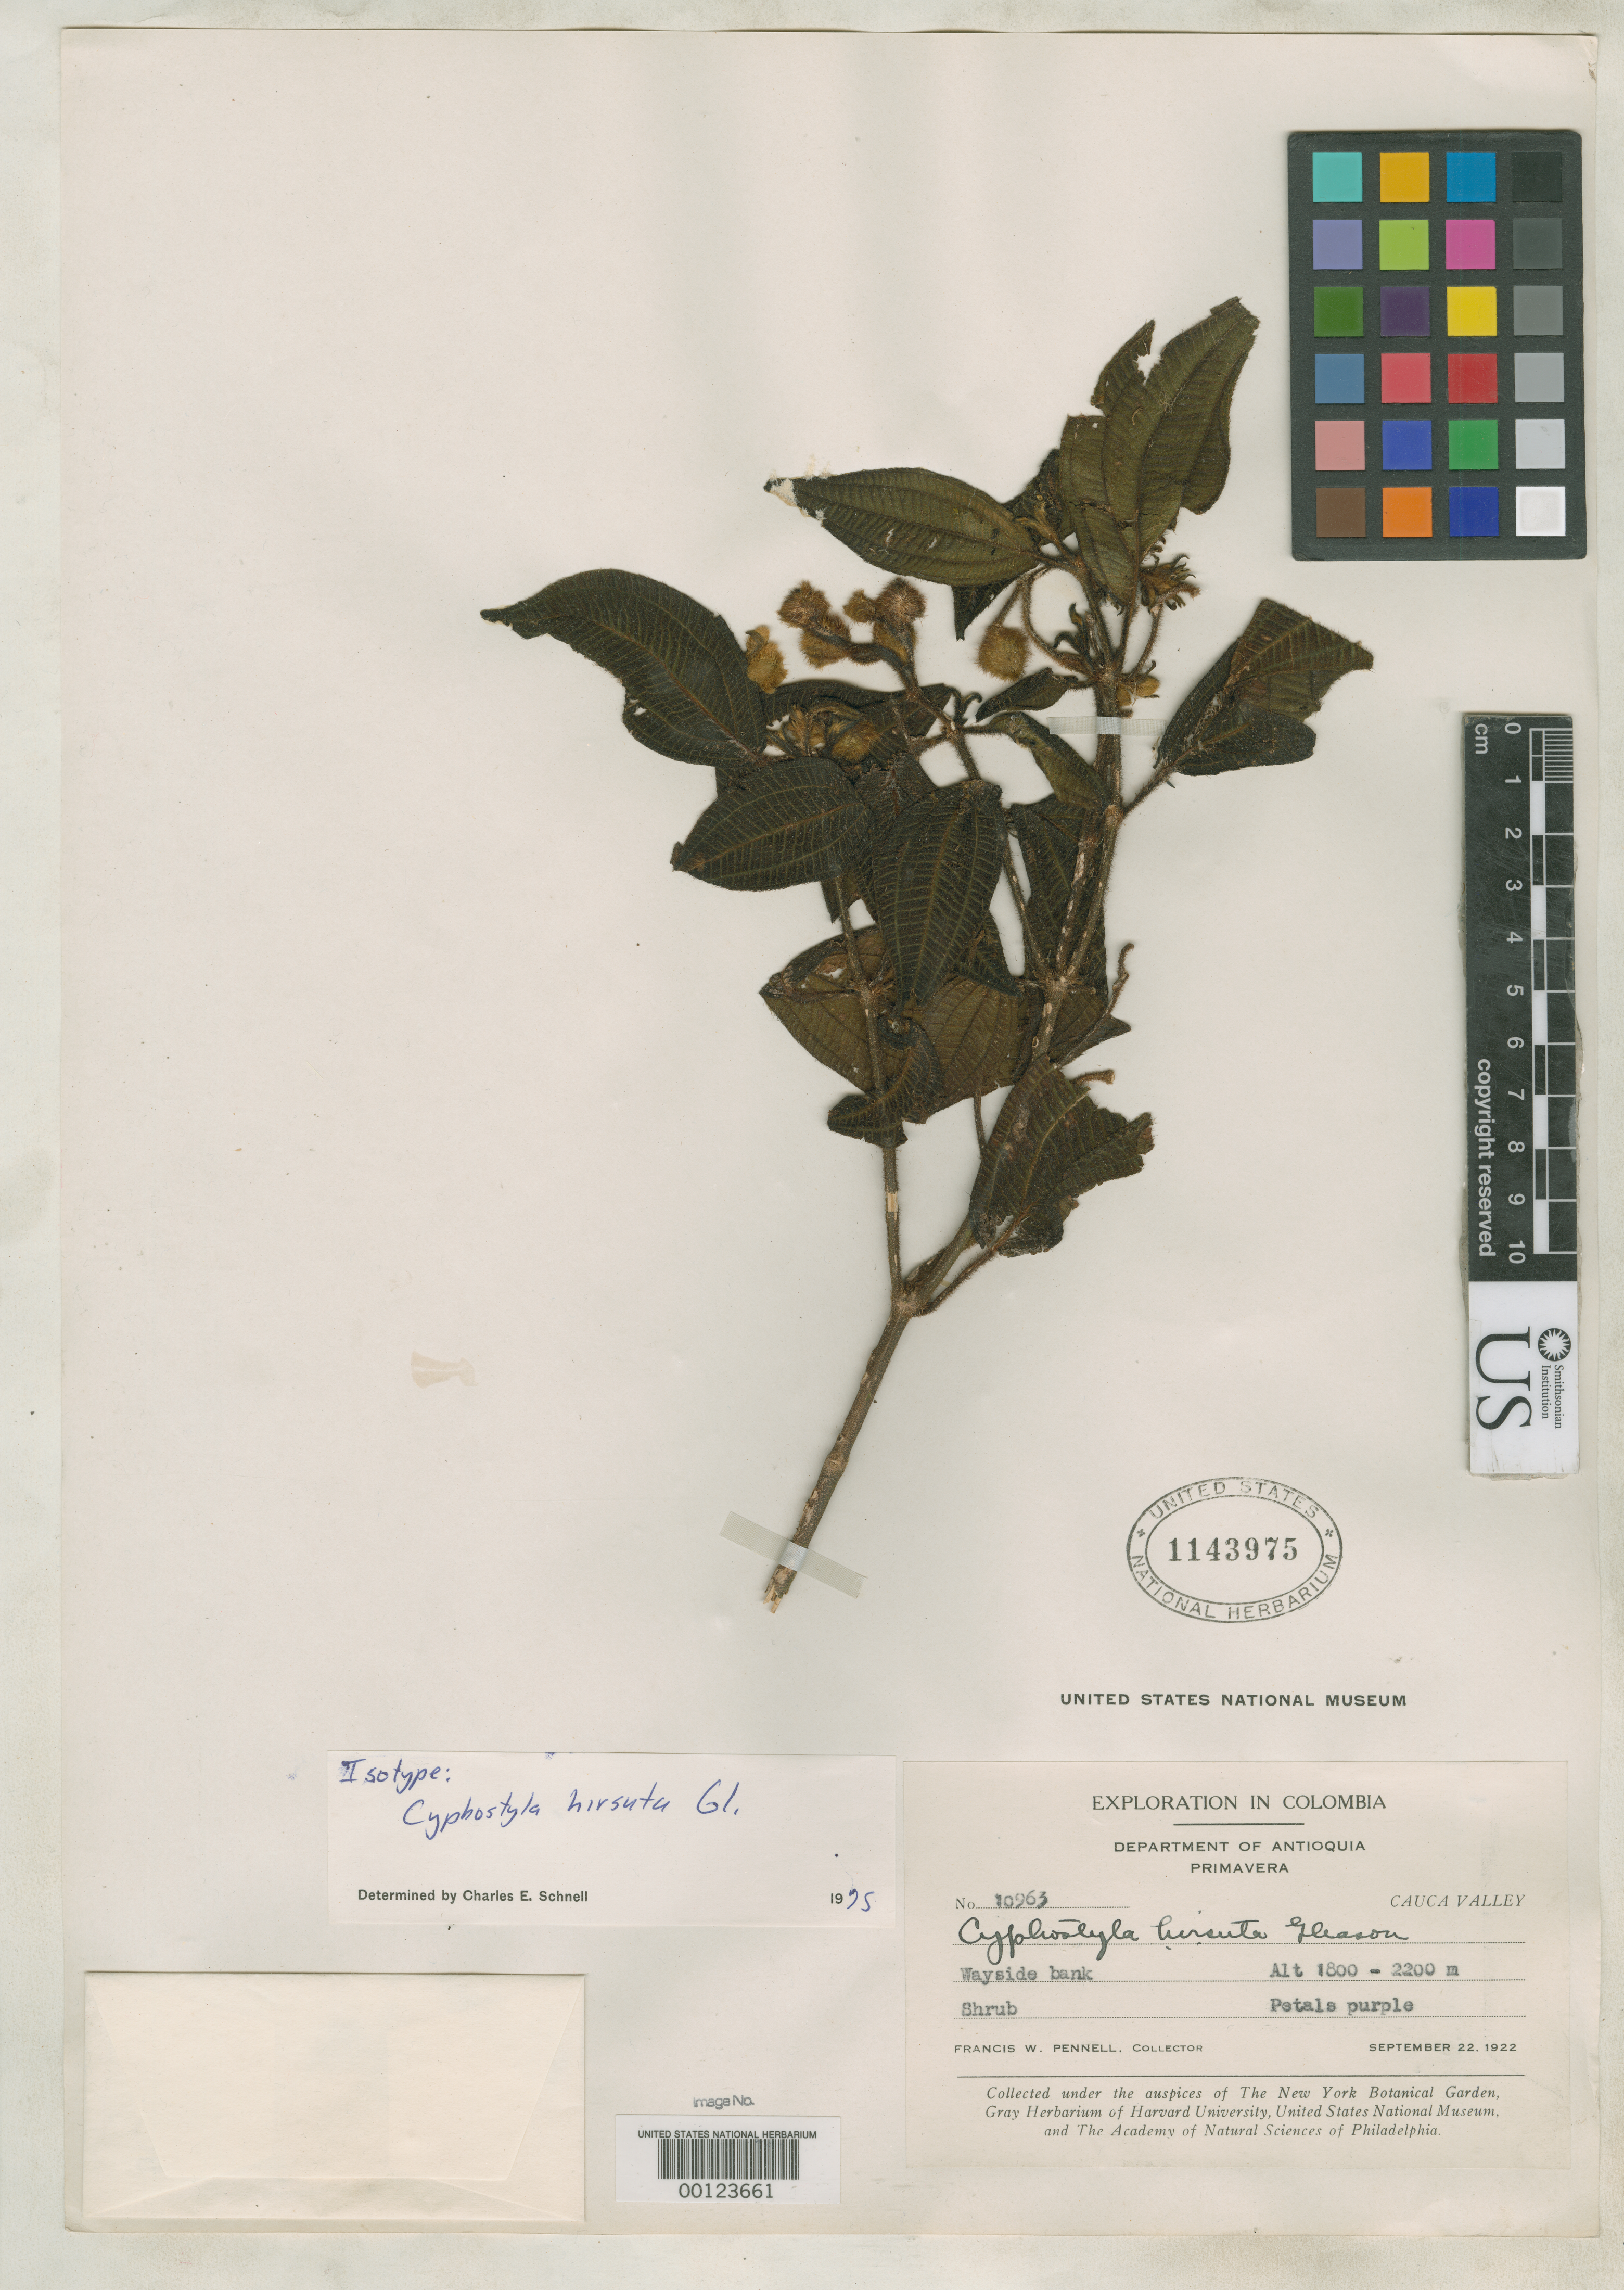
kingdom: Plantae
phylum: Tracheophyta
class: Magnoliopsida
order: Myrtales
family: Melastomataceae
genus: Cyphostyla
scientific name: Cyphostyla hirsuta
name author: Gleason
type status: Isotype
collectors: F. W. Pennell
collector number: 10963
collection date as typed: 22 Sep 1922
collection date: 1922-09-22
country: Colombia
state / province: Antioquia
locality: Promavera.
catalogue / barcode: US 1143975